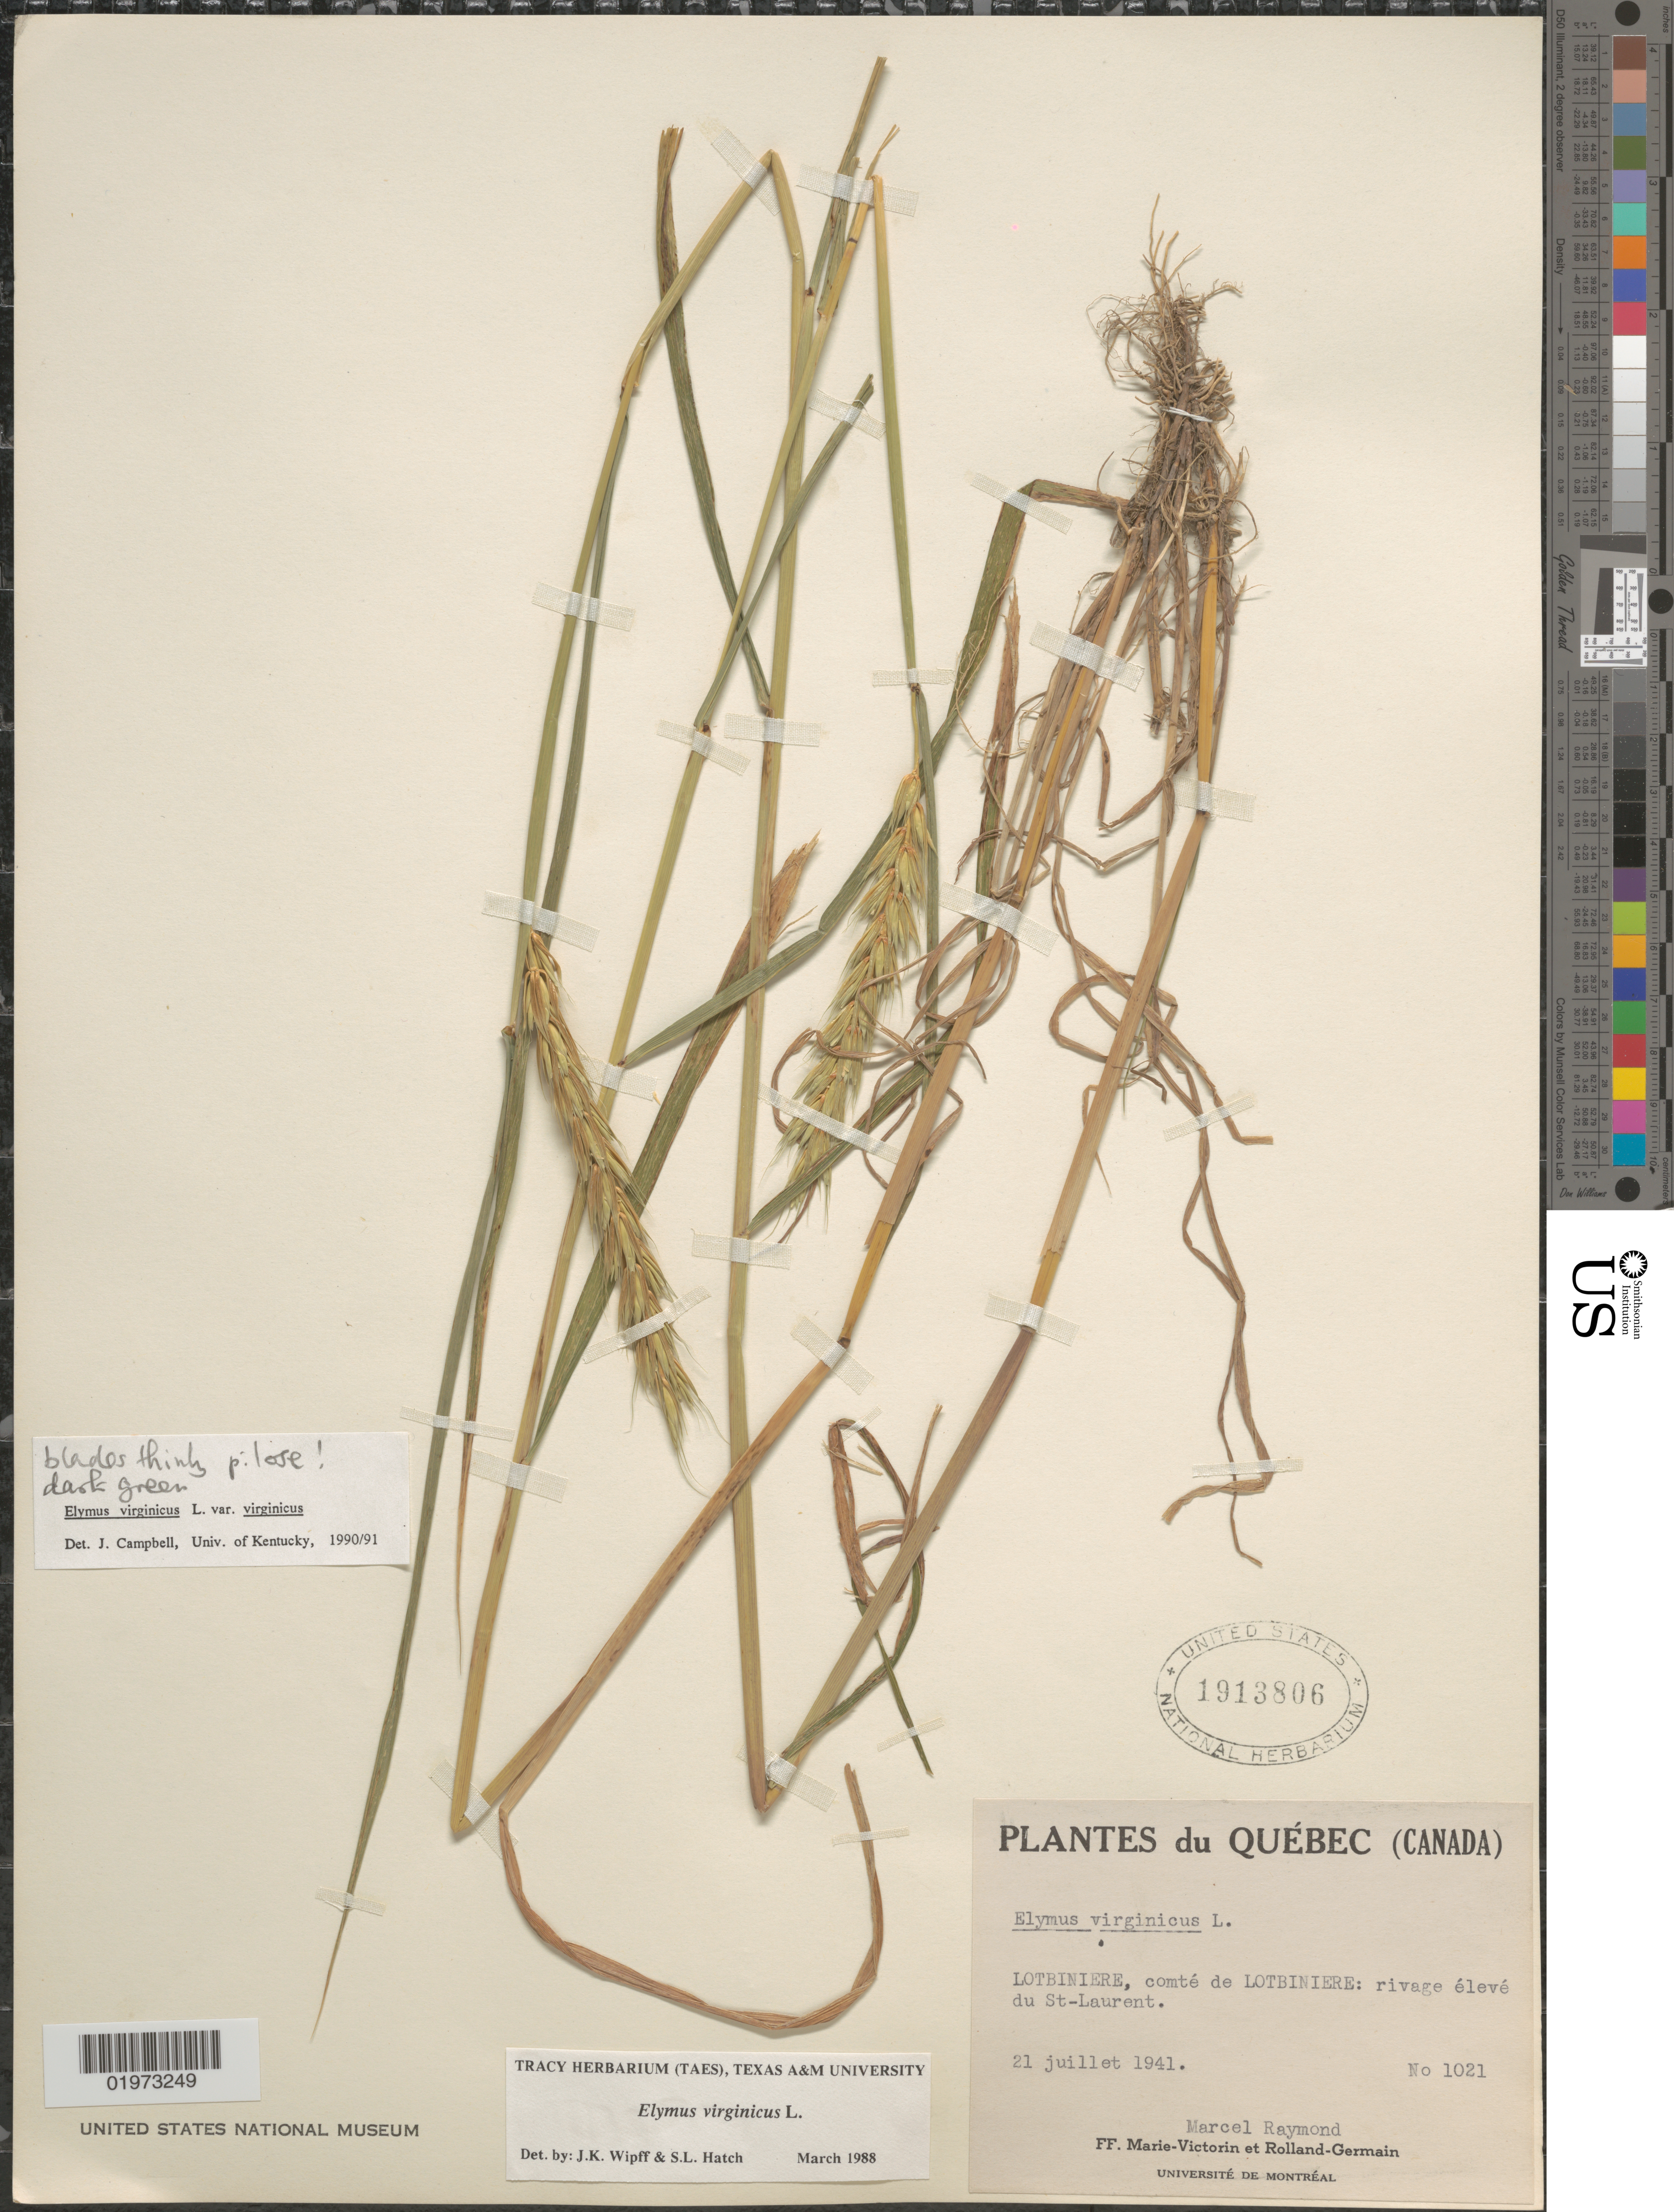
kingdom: Plantae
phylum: Tracheophyta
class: Liliopsida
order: Poales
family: Poaceae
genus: Elymus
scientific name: Elymus virginicus var. virginicus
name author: L.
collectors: M. Raymond, F. Marie-Victorin & Rolland-Germain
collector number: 1021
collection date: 1941-07-21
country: Canada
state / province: Quebec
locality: Lotbiniere, comté de Lotbiniere: rivage élevé du St-Laurent.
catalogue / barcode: US 1913806